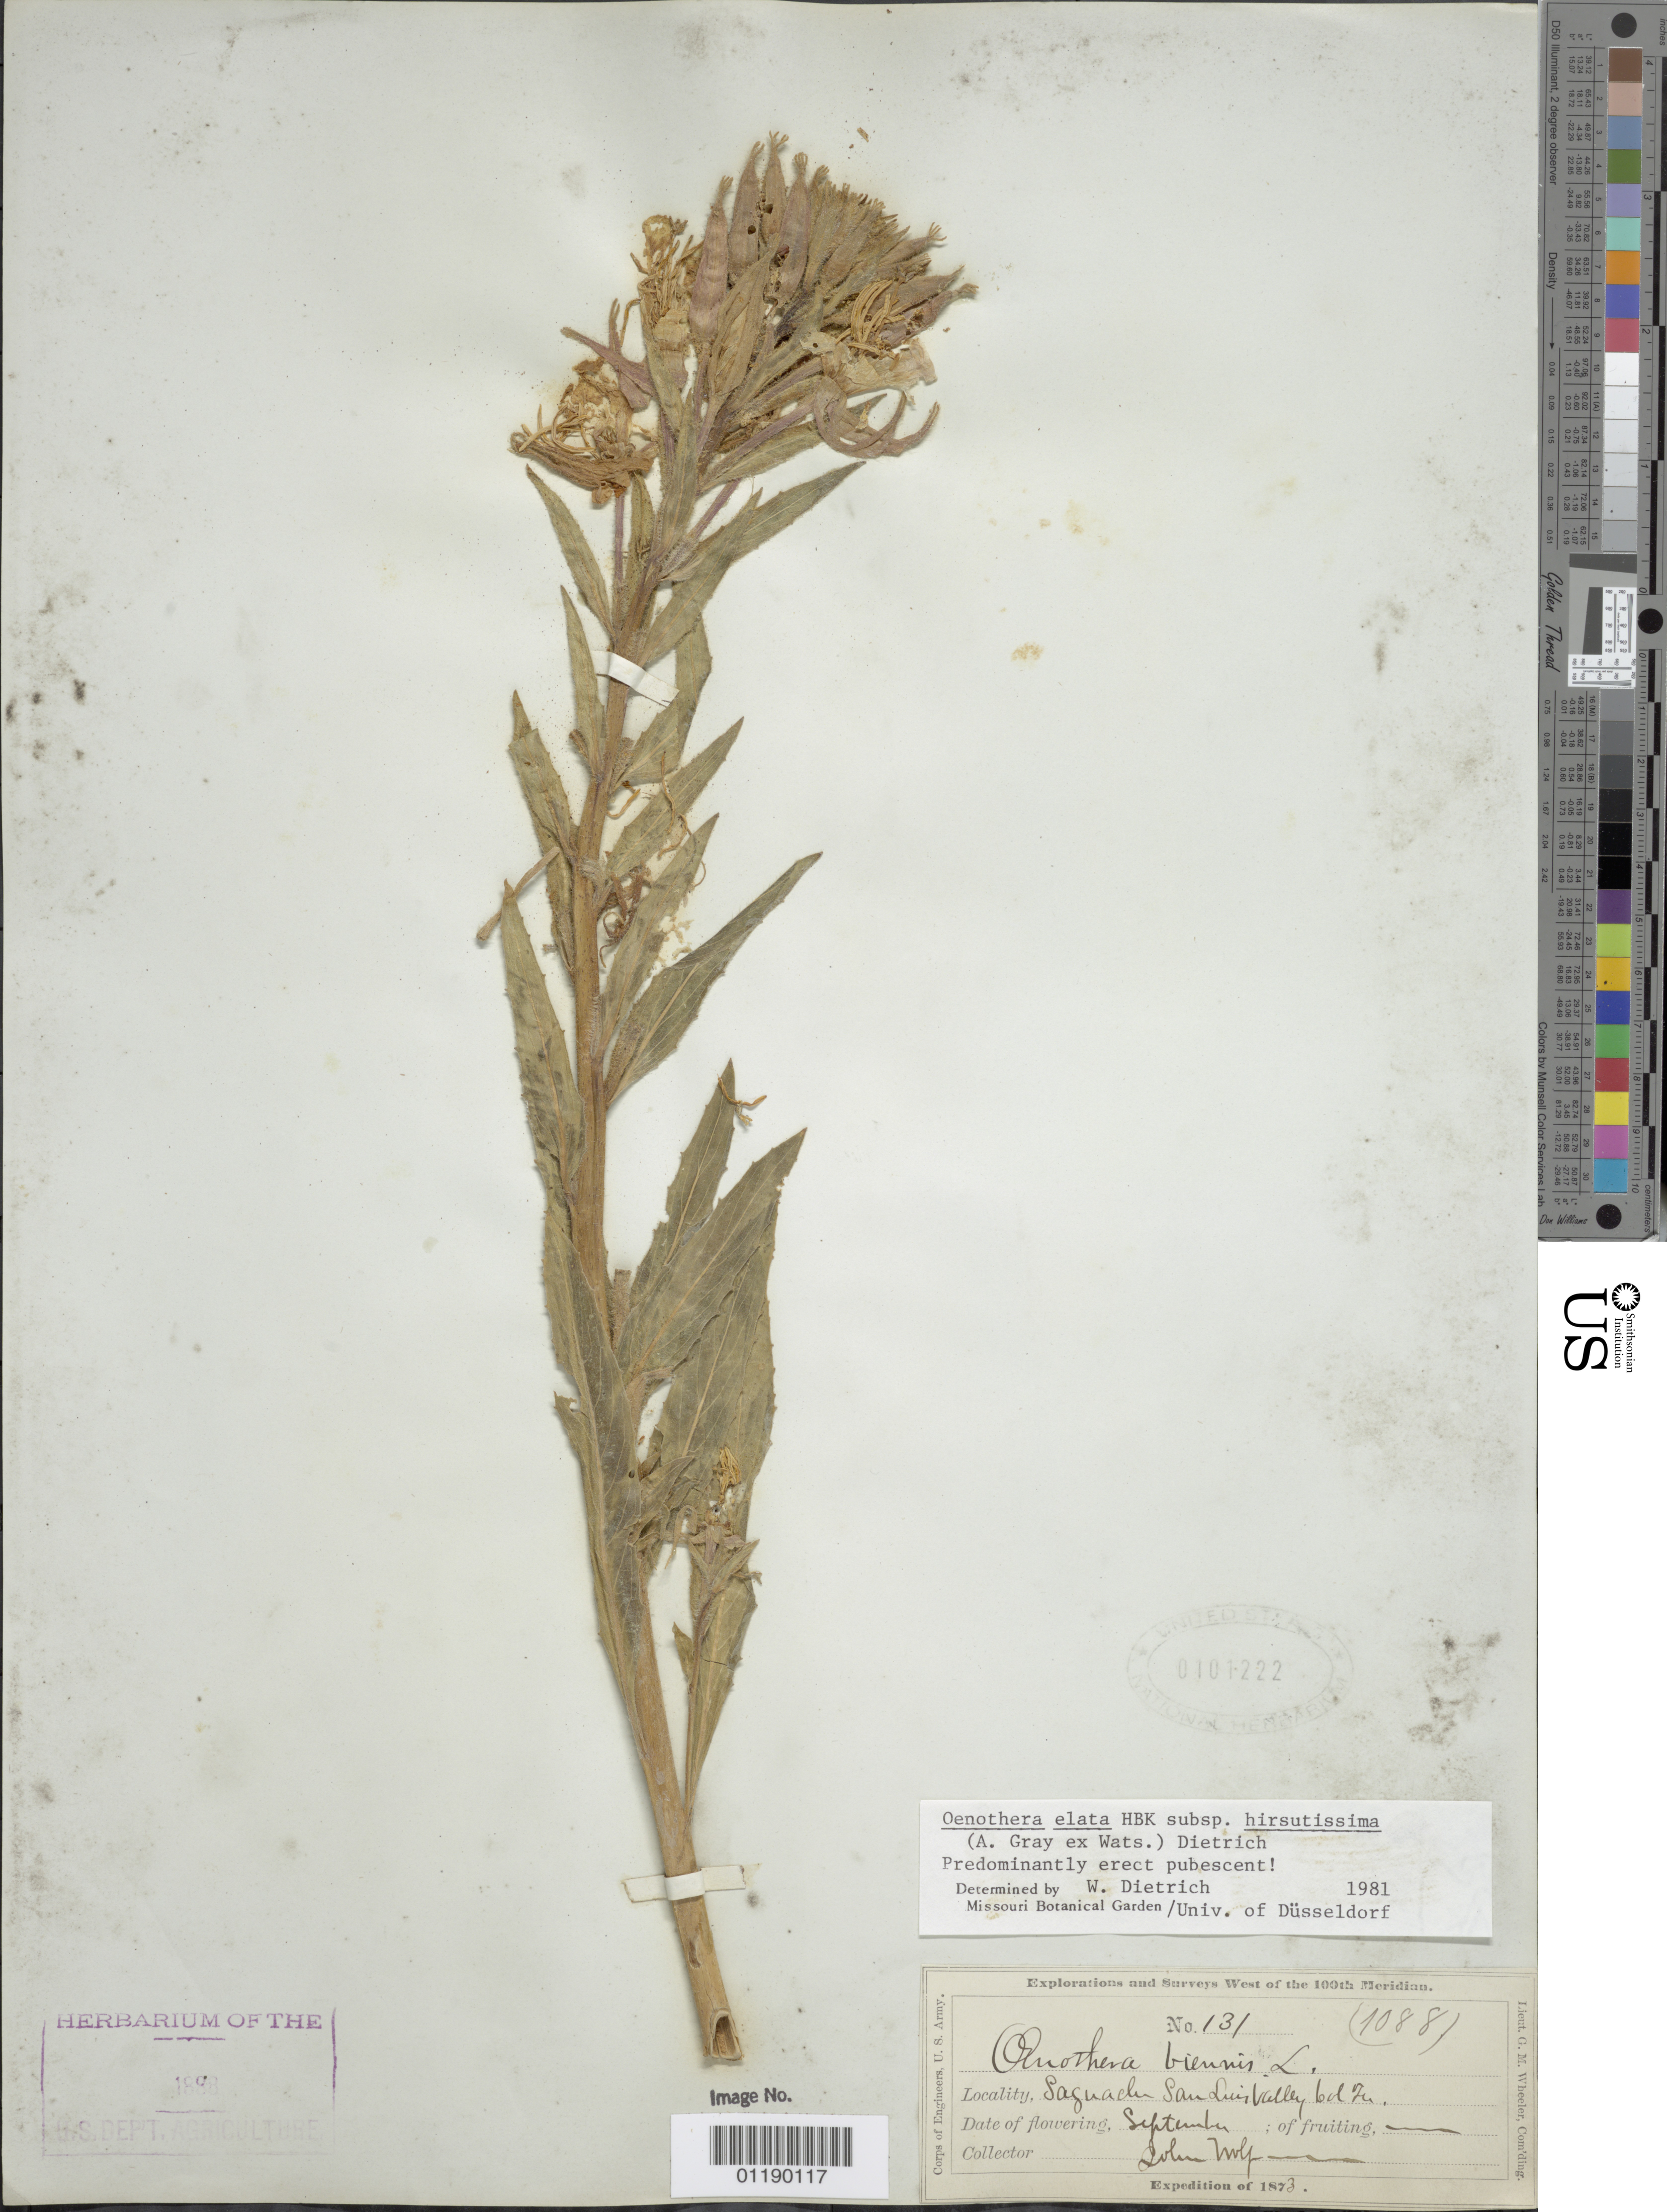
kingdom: Plantae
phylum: Tracheophyta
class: Magnoliopsida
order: Myrtales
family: Onagraceae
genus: Oenothera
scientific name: Oenothera elata subsp. hirsutissima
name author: (A. Gray ex S. Watson) W. Dietr.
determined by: Dietrich, W.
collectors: J. Wolf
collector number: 131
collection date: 1873-09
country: United States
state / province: Colorado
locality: Saguache, San Luis Valley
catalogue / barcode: US 101222